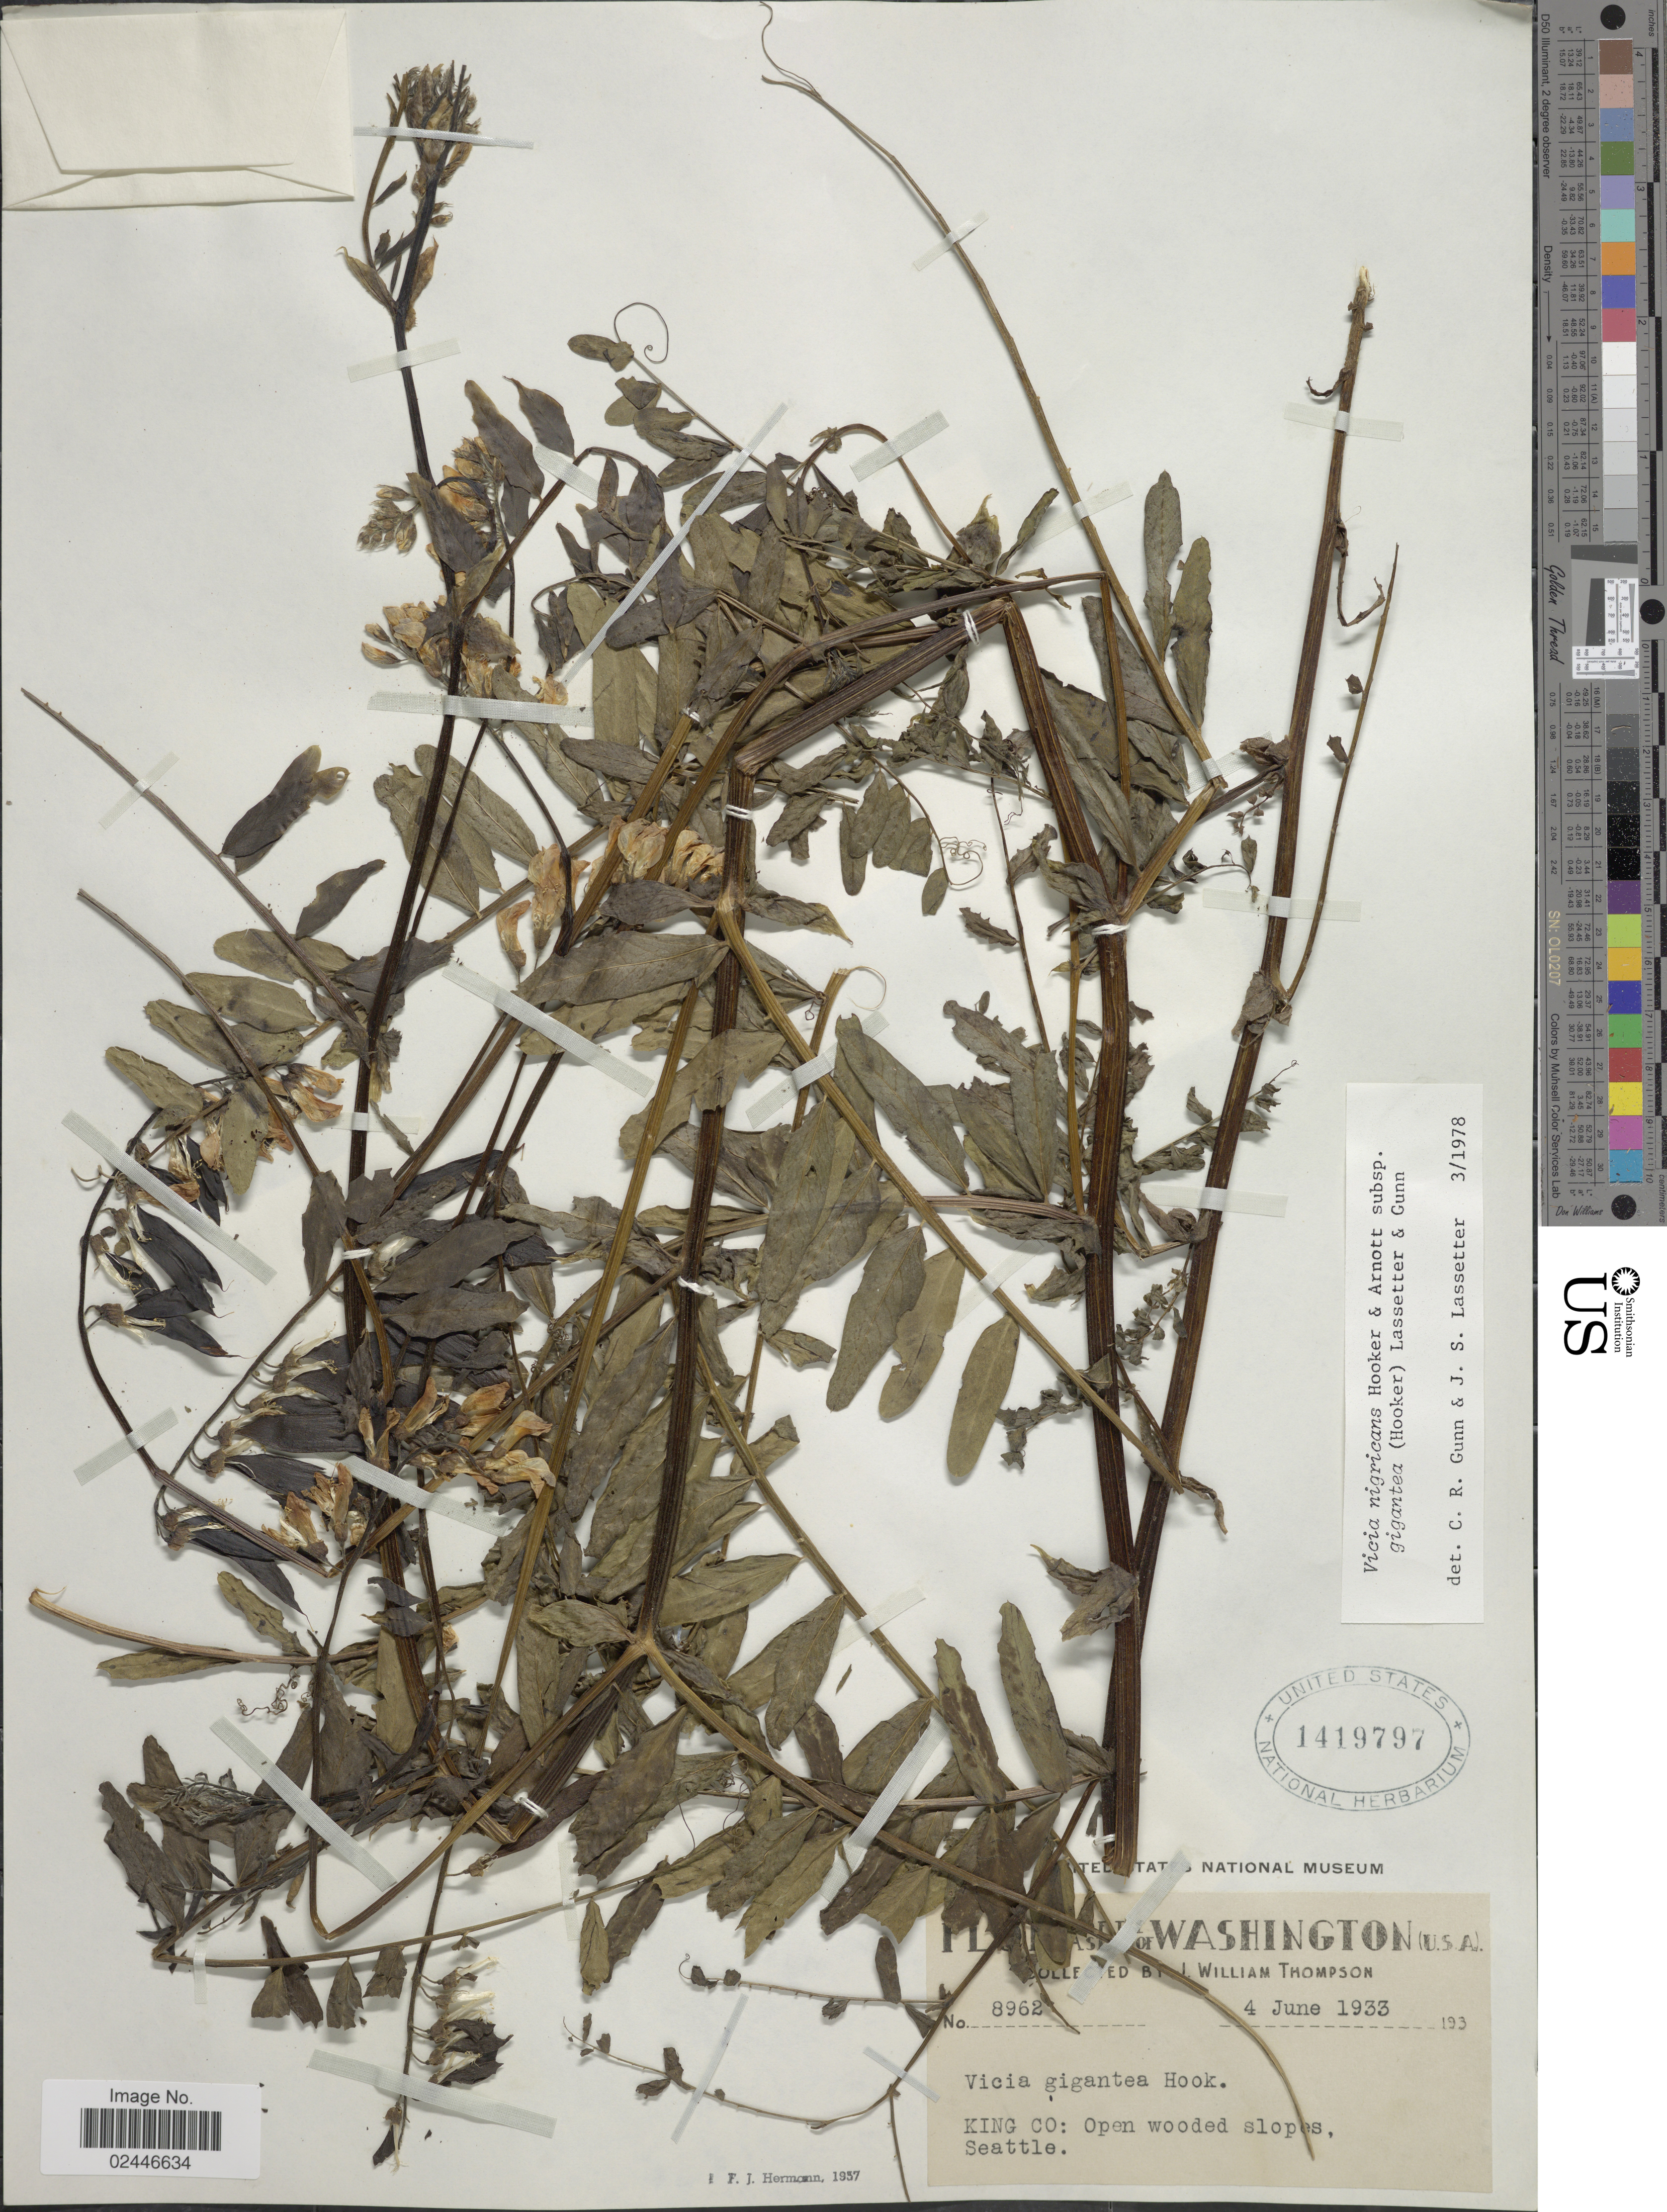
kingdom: Plantae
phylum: Tracheophyta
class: Magnoliopsida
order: Fabales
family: Fabaceae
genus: Vicia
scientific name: Vicia nigricans subsp. gigantea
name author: Hook. & Arn.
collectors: J. W. Thompson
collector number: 8962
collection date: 1933-06-04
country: United States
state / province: Washington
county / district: King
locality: King Co: Open wooded slopes, Seattle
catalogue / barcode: US 1419797